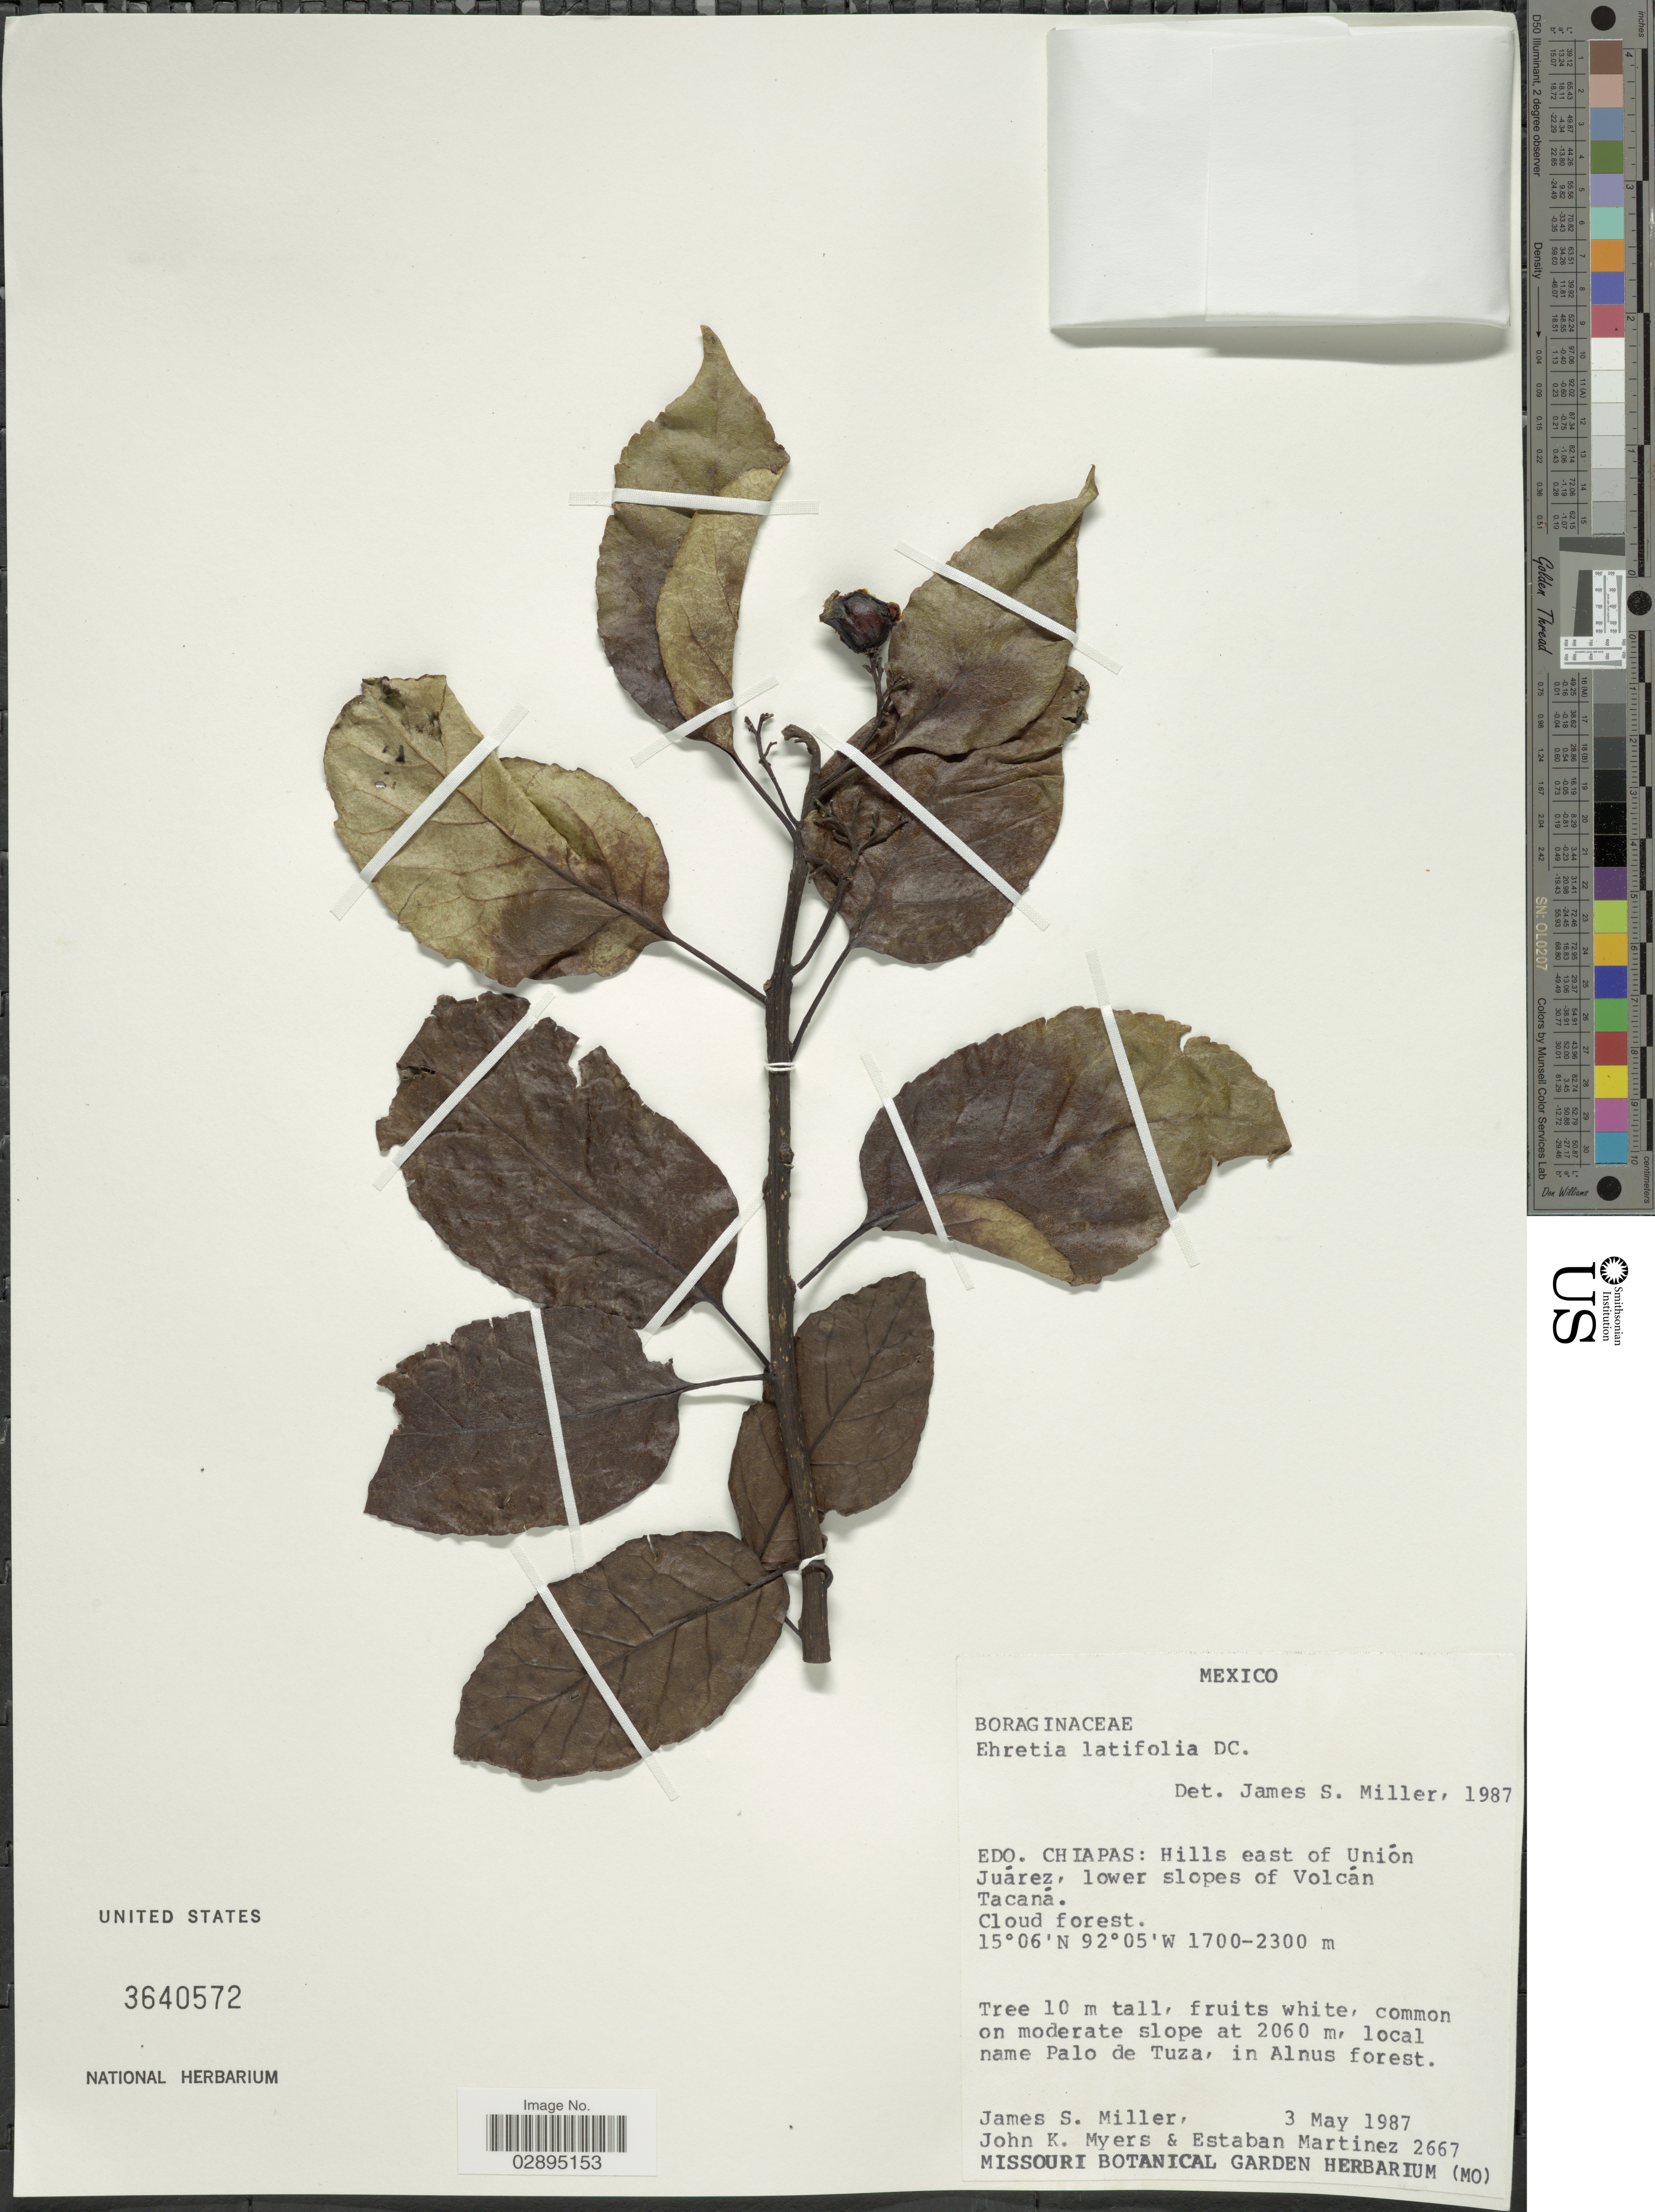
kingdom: Plantae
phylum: Tracheophyta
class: Magnoliopsida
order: Boraginales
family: Ehretiaceae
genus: Ehretia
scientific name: Ehretia latifolia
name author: DC.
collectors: J. S. Miller, J. Myers & E. Martínez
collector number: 2667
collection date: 1987-05-03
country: Mexico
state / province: Chiapas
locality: Edo. Chiapas: Hills east of Unión Juárez, lower slopes of Volcán Tacaná.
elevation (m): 1700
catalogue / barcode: US 3640572